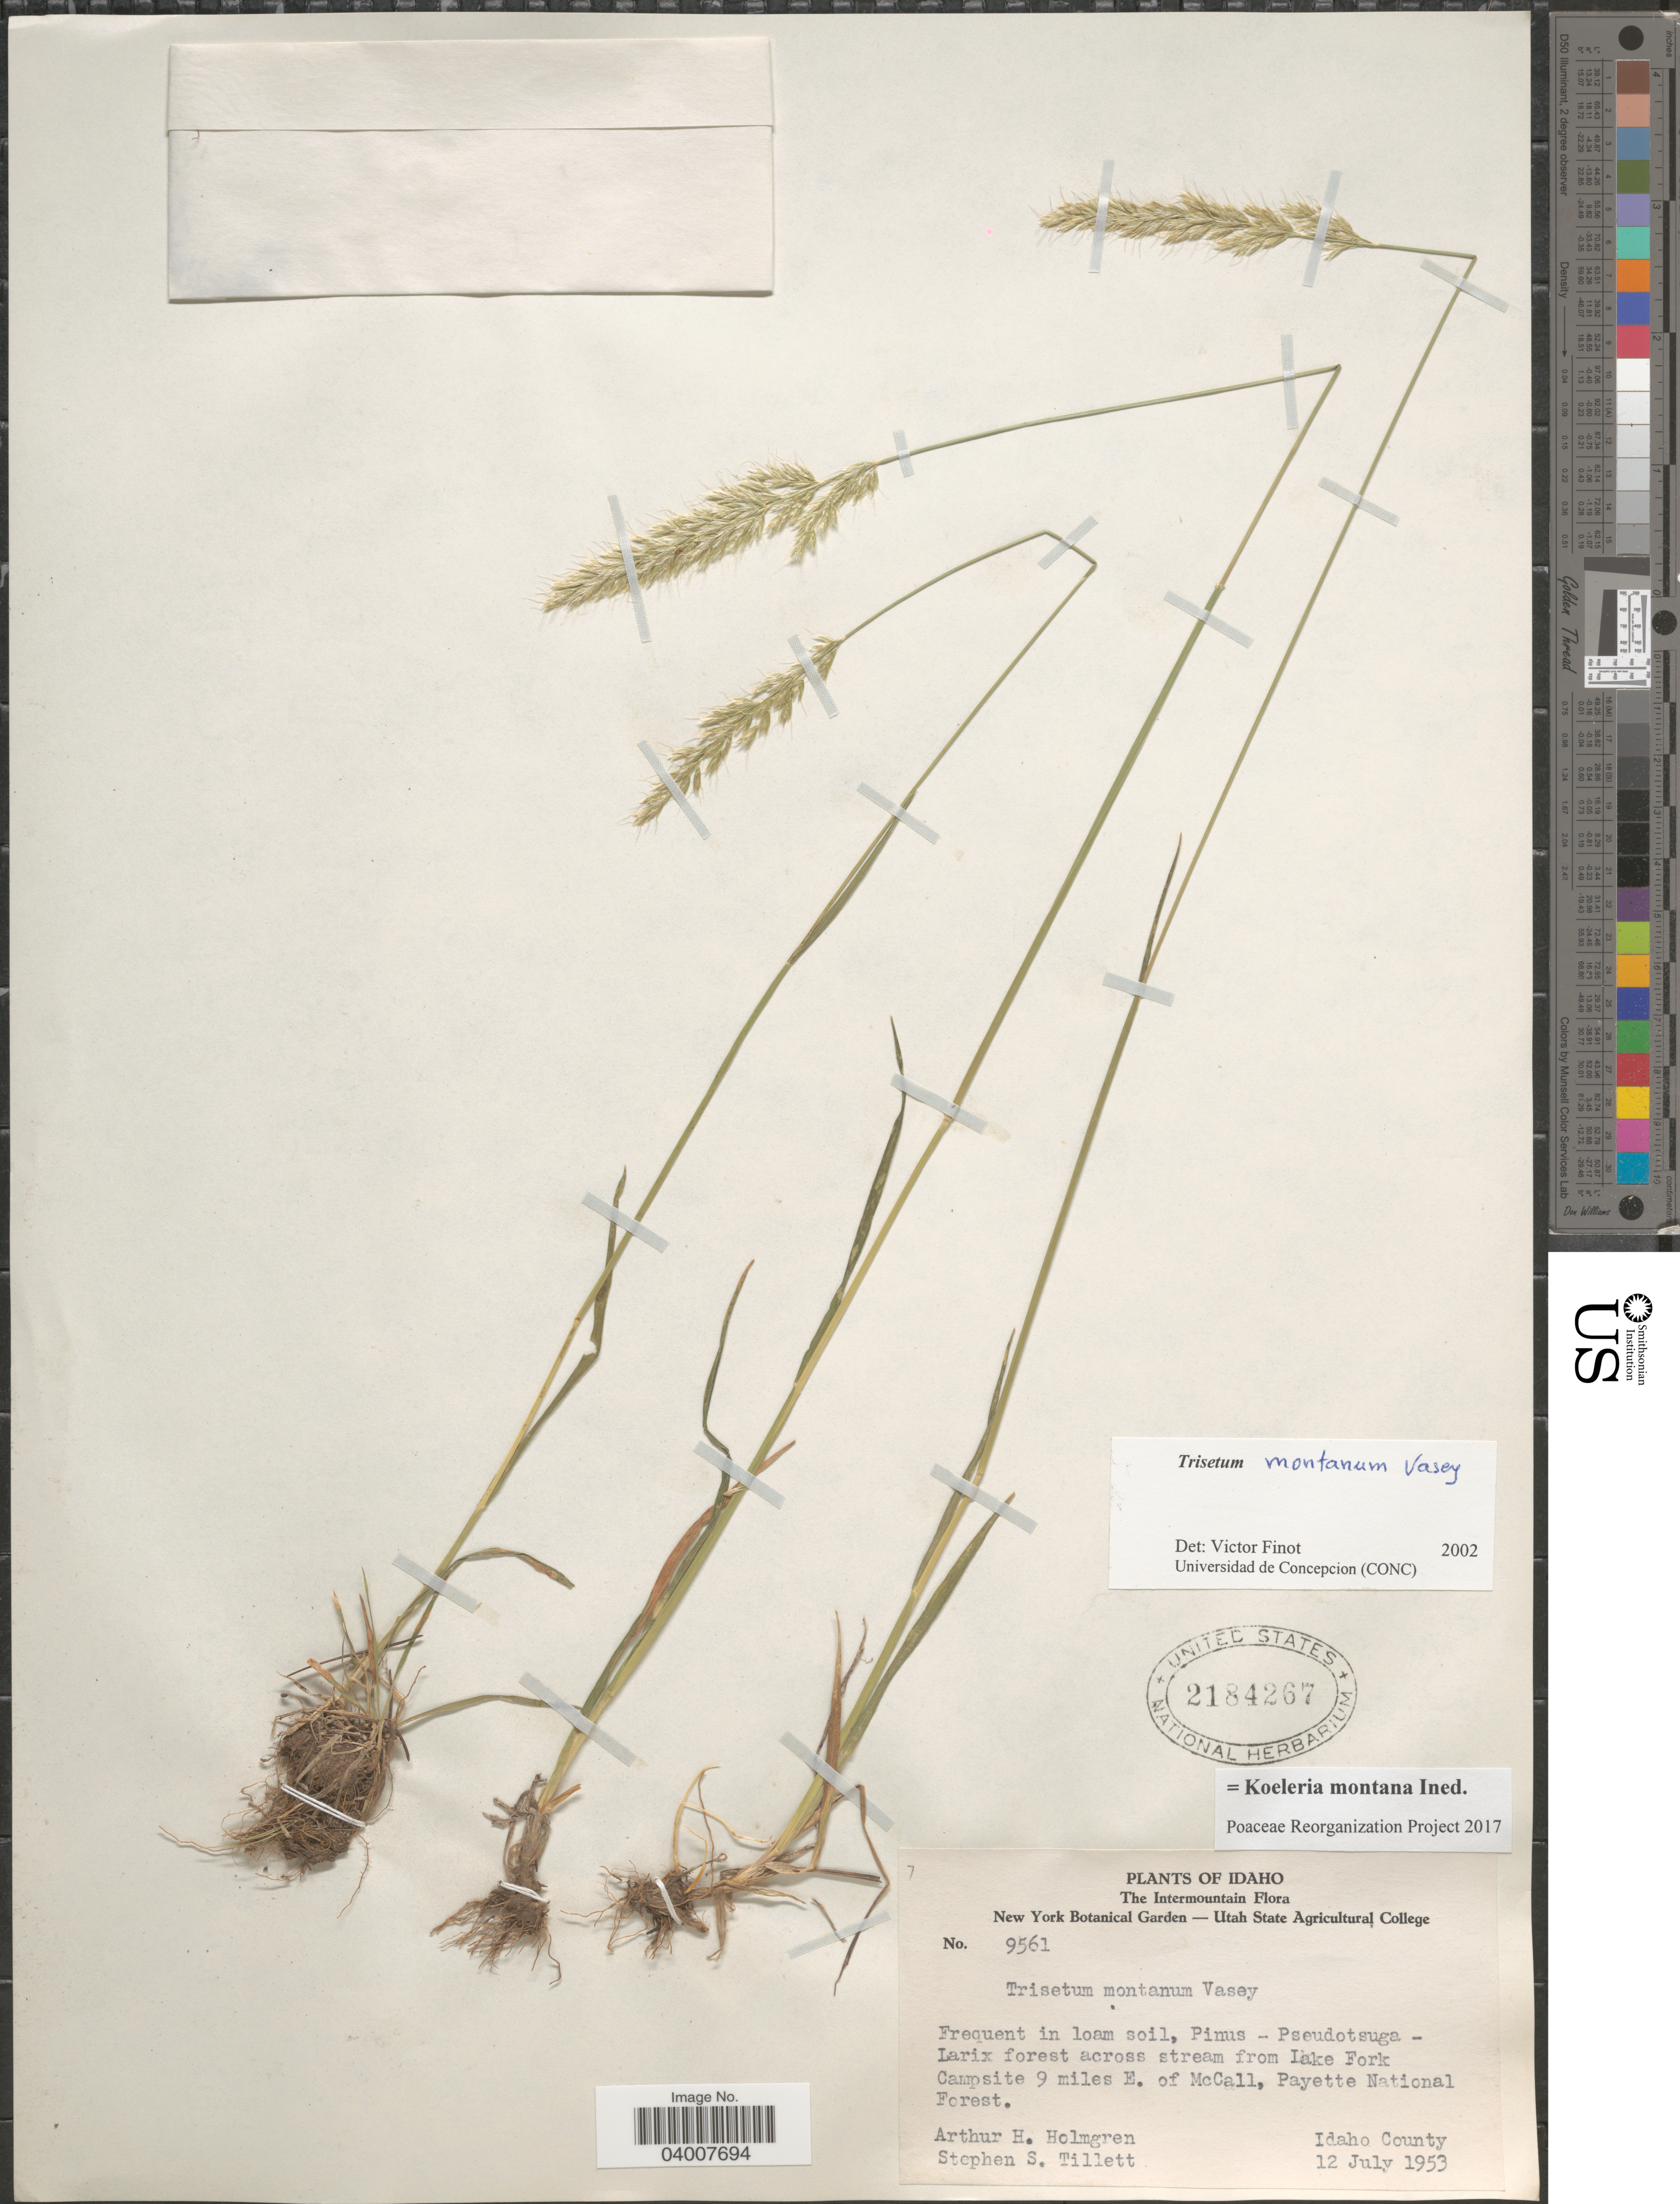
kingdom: Plantae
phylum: Tracheophyta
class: Liliopsida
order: Poales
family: Poaceae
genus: Koeleria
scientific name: Koeleria montana ined.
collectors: A. H. Holmgren & S. S. Tillett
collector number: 9561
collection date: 1953-07-12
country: United States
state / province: Idaho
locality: The Intermountain. Across stream from Lake Fork Campsite 9 miles E. of McCall, Payette National Forest. Idaho County.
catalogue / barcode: US 2184267